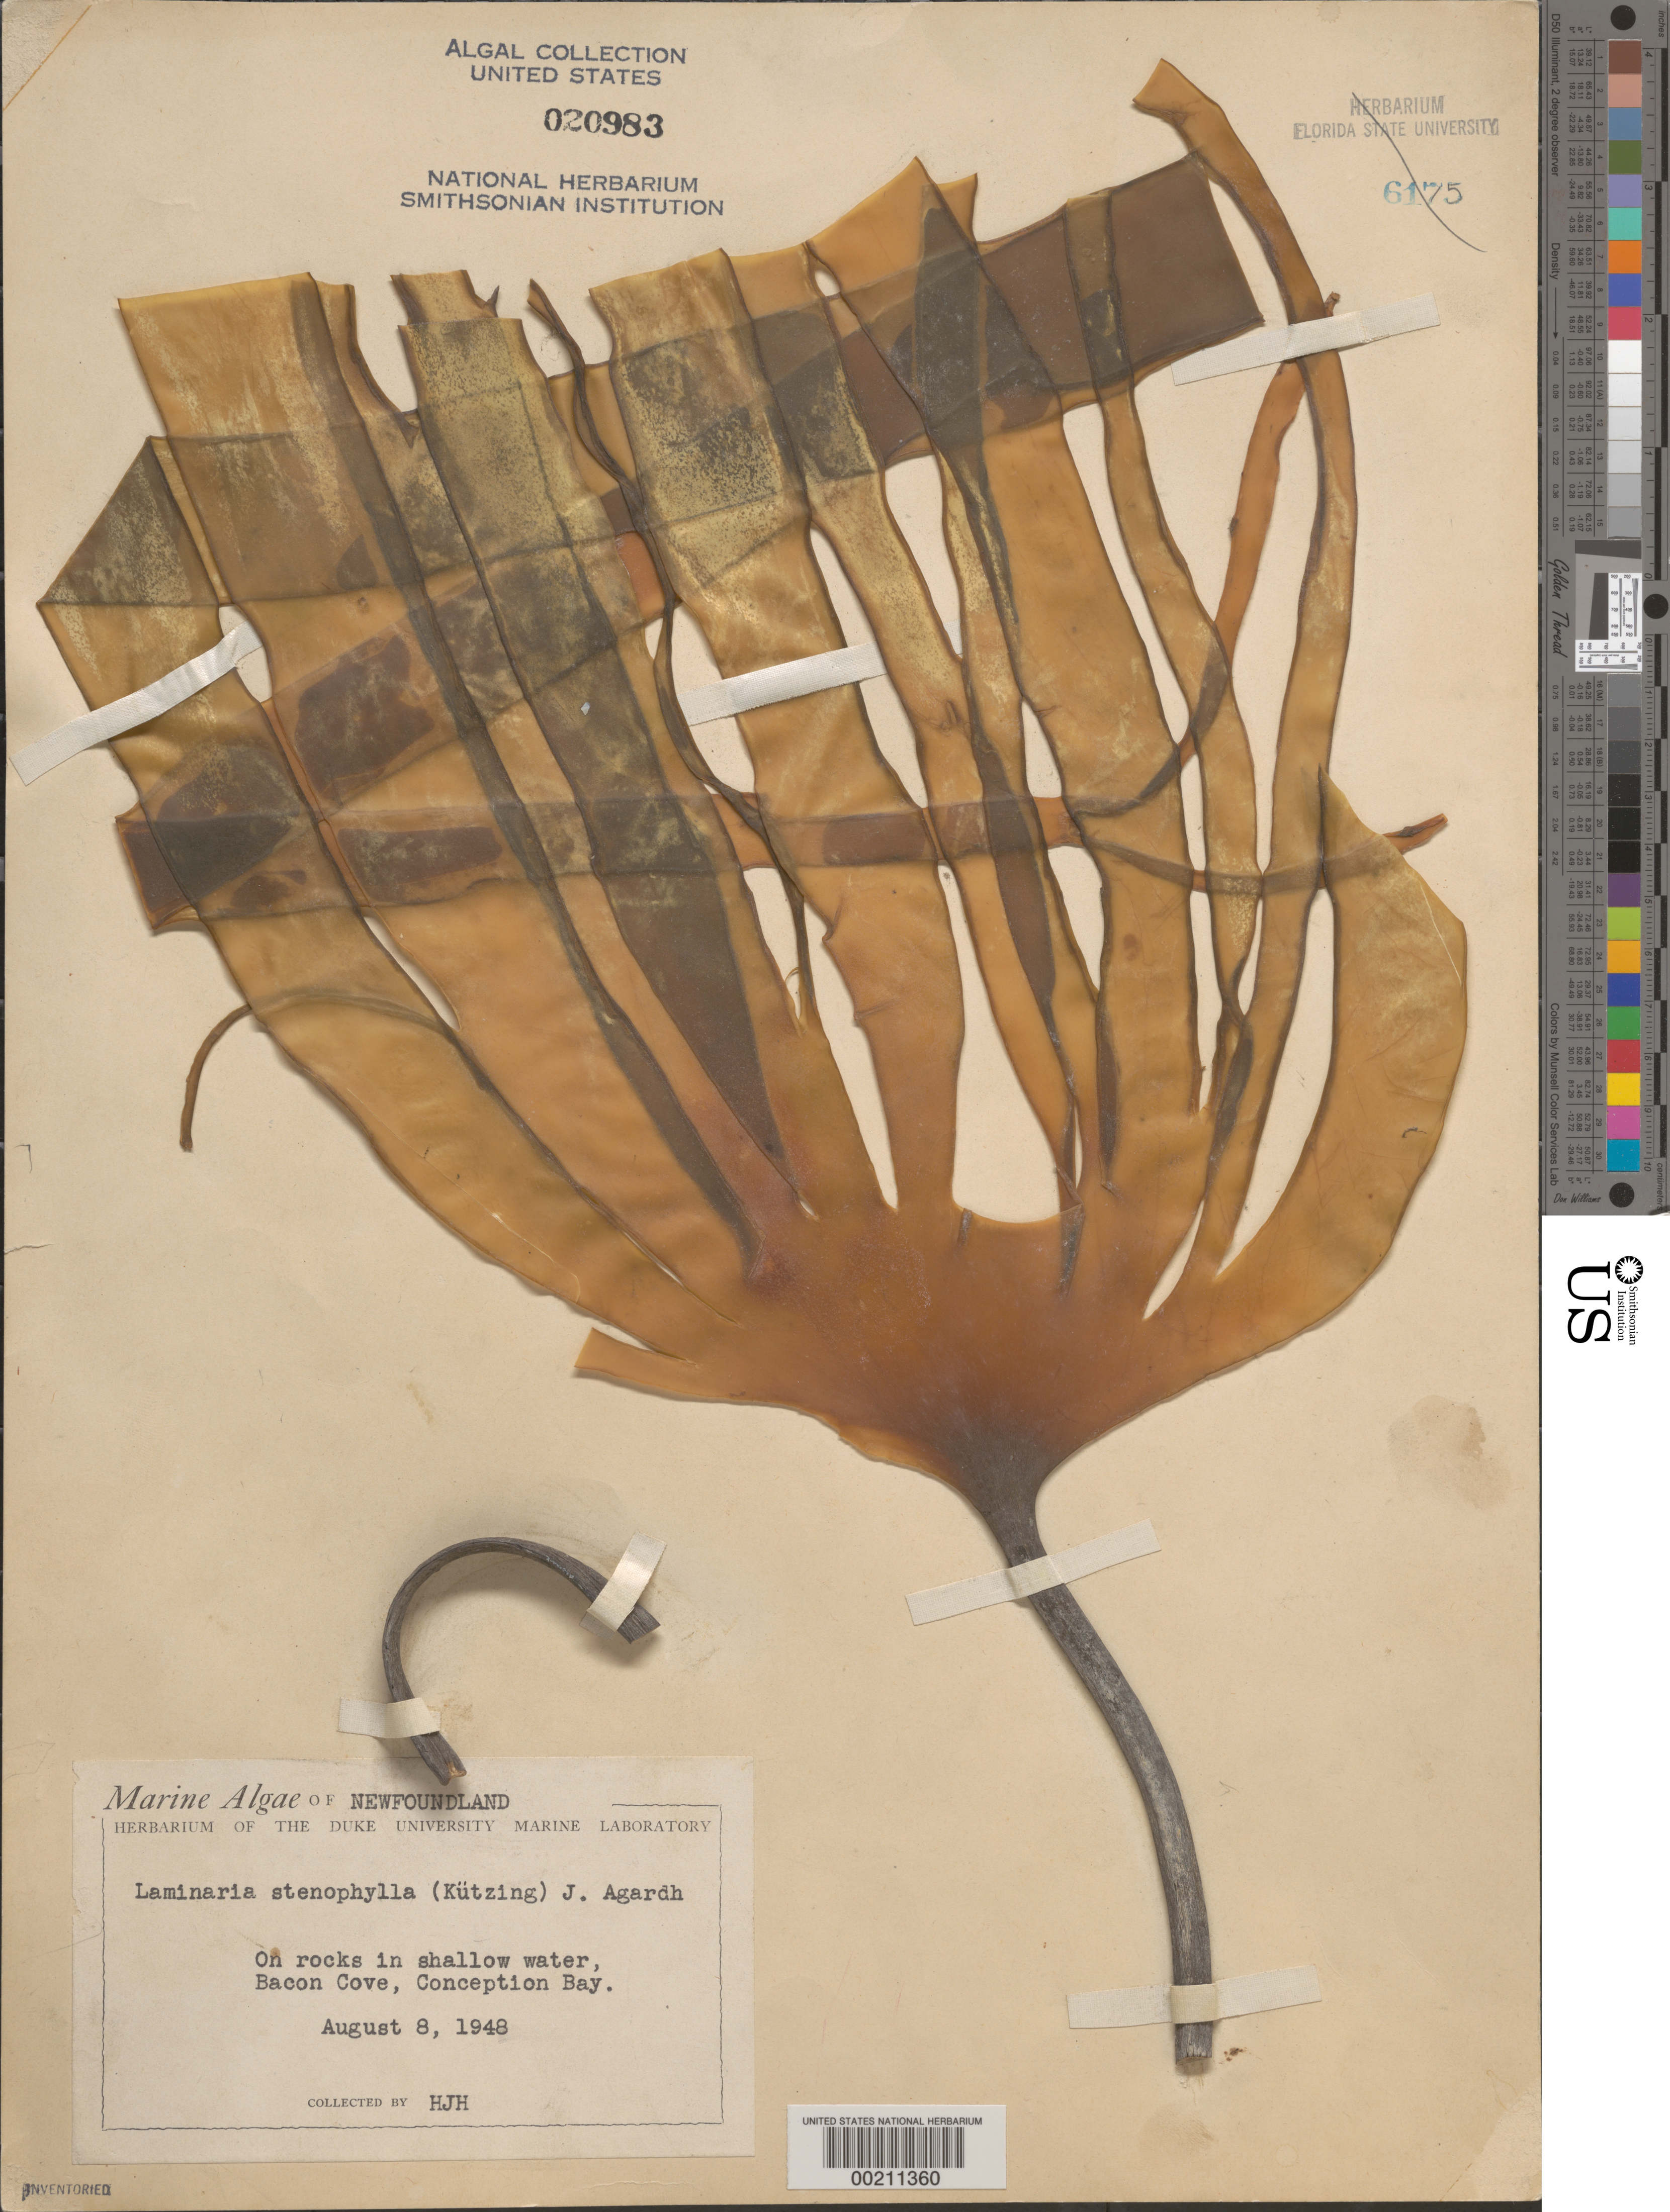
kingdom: Chromista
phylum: Ochrophyta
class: Phaeophyceae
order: Laminariales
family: Laminariaceae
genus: Laminaria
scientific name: Laminaria digitata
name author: (Hudson) J.V.Lamouroux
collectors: H. J. Humm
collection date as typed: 08 Aug 1948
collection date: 1948-08-08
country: Canada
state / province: Newfoundland and Labrador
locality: Bacon Cove, Conception Bay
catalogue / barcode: US 20983